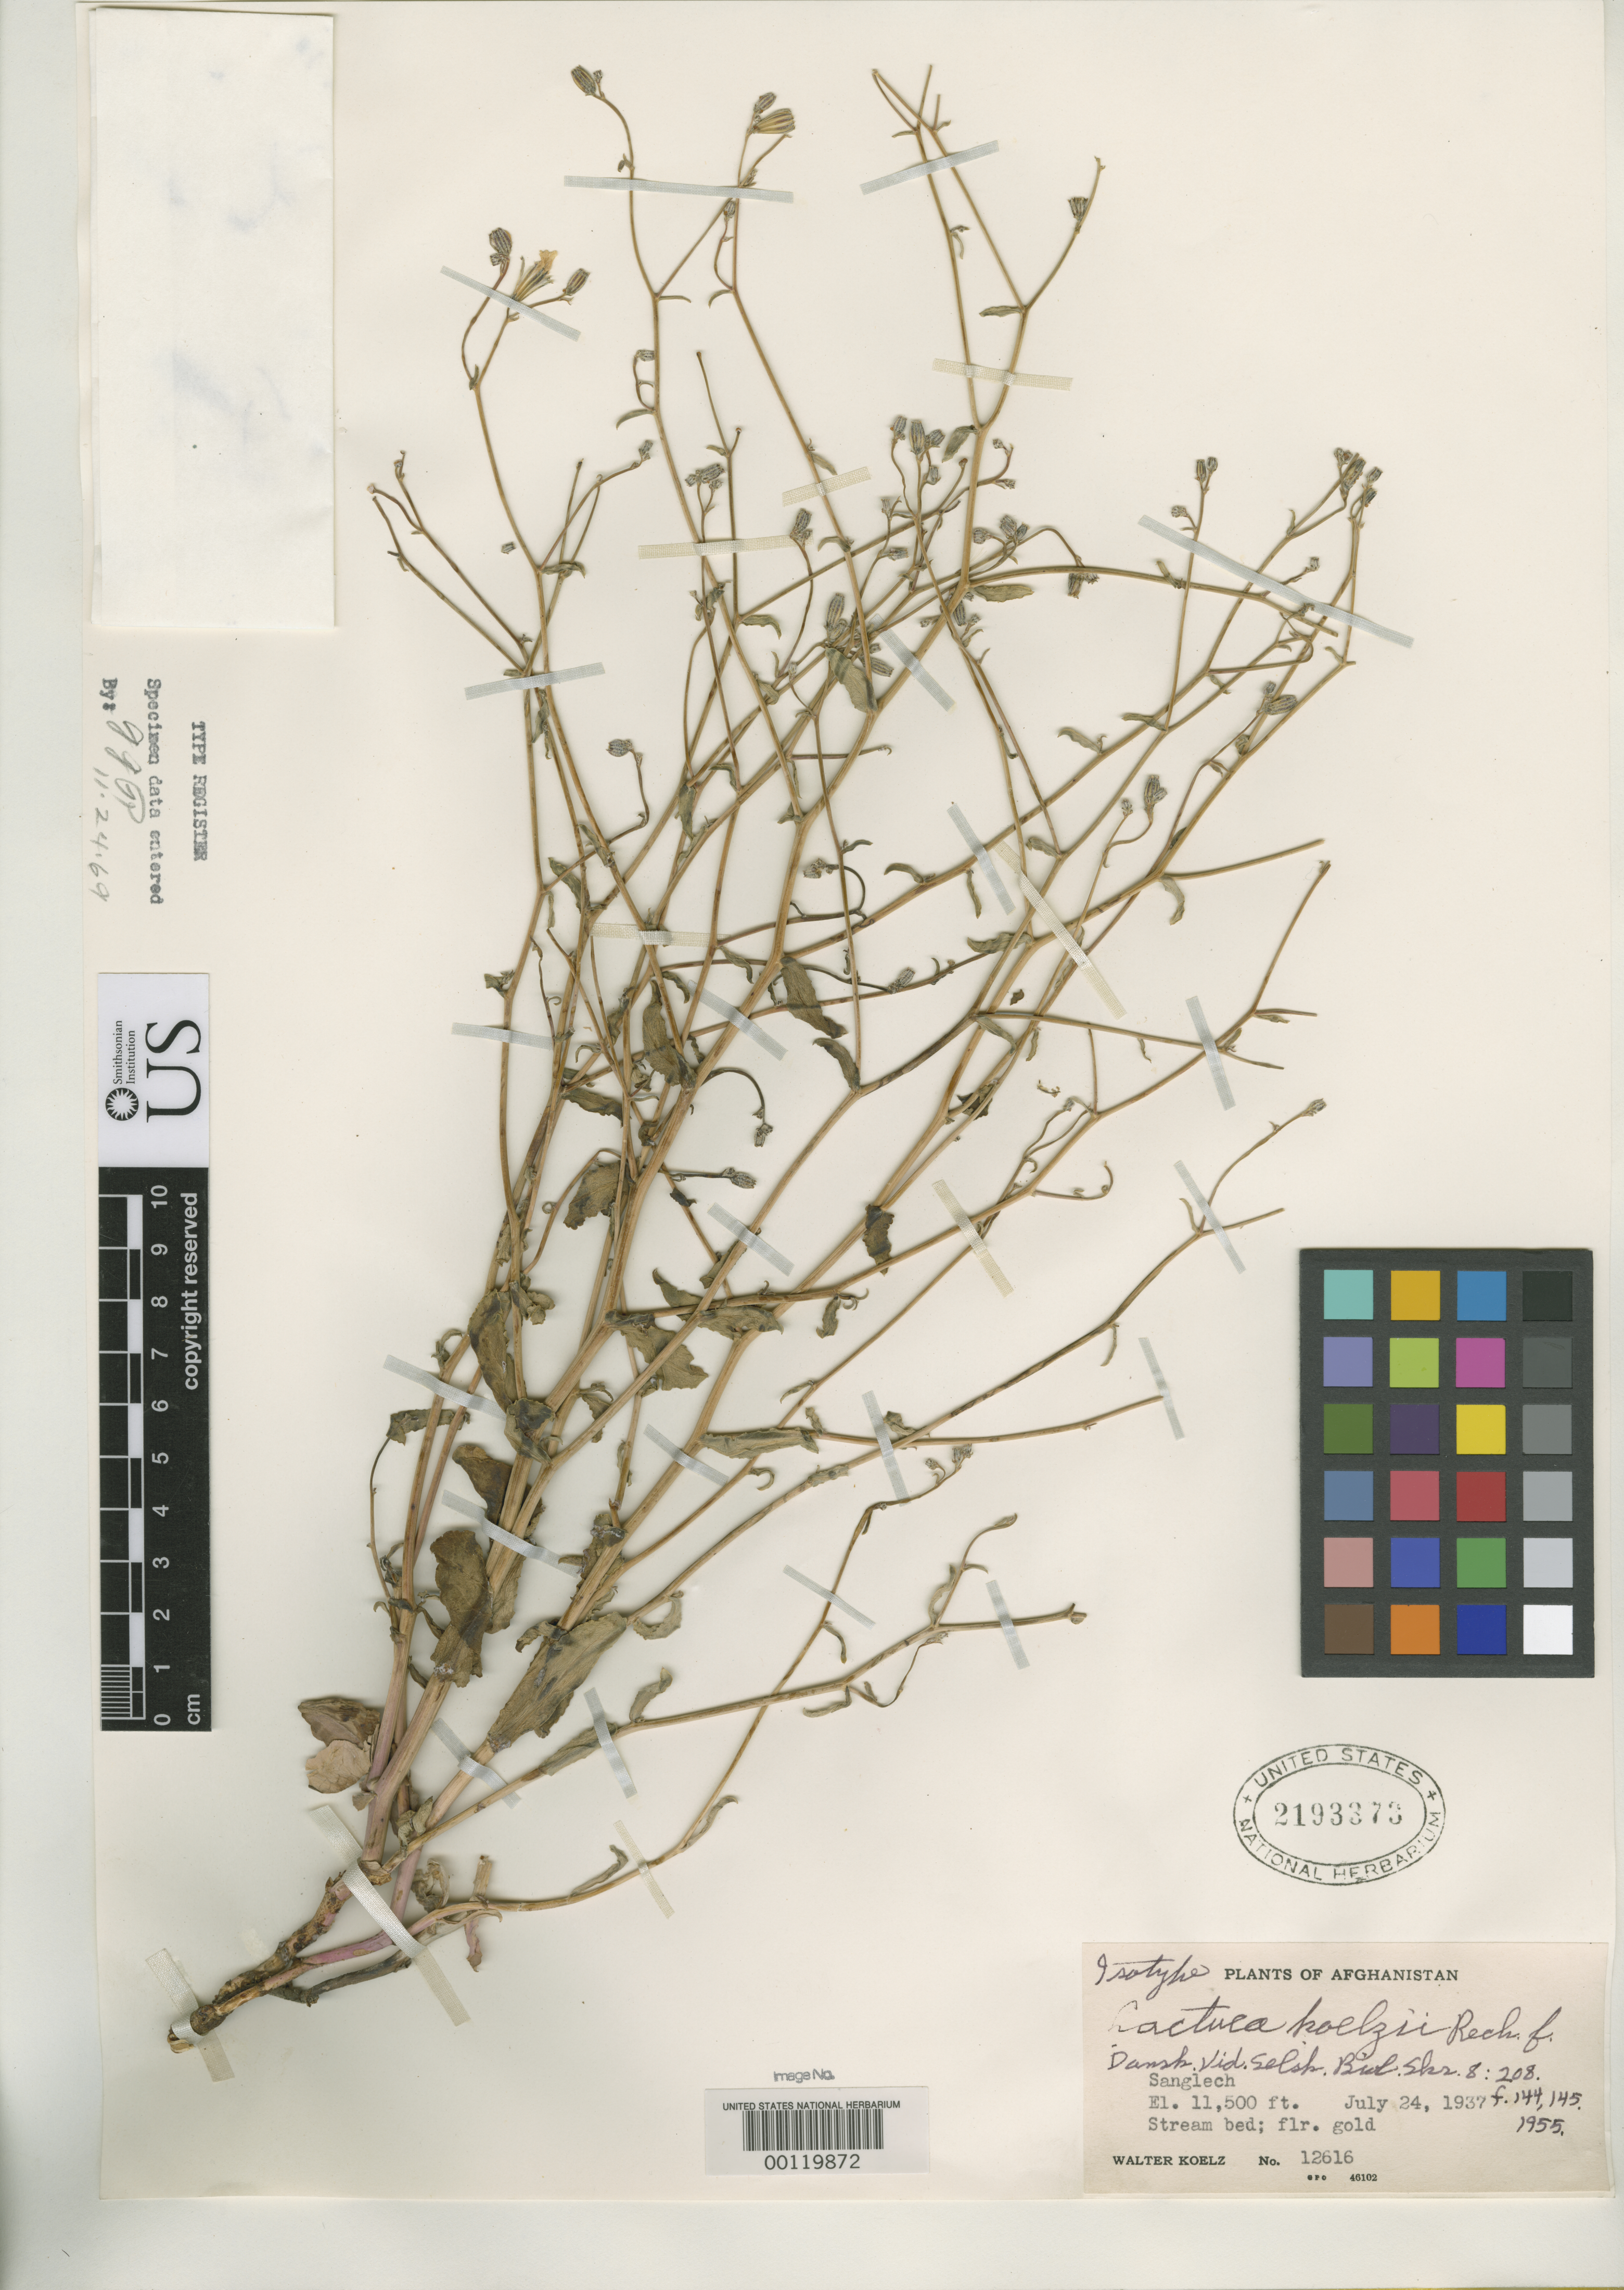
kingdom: Plantae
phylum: Tracheophyta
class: Magnoliopsida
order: Asterales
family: Asteraceae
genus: Lactuca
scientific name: Lactuca koelzii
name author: Rech. f.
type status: Isotype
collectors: W. N. Koelz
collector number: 12616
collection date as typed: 24 Jul 1937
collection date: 1937-07-24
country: Afghanistan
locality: Sanglech.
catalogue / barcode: US 2193373